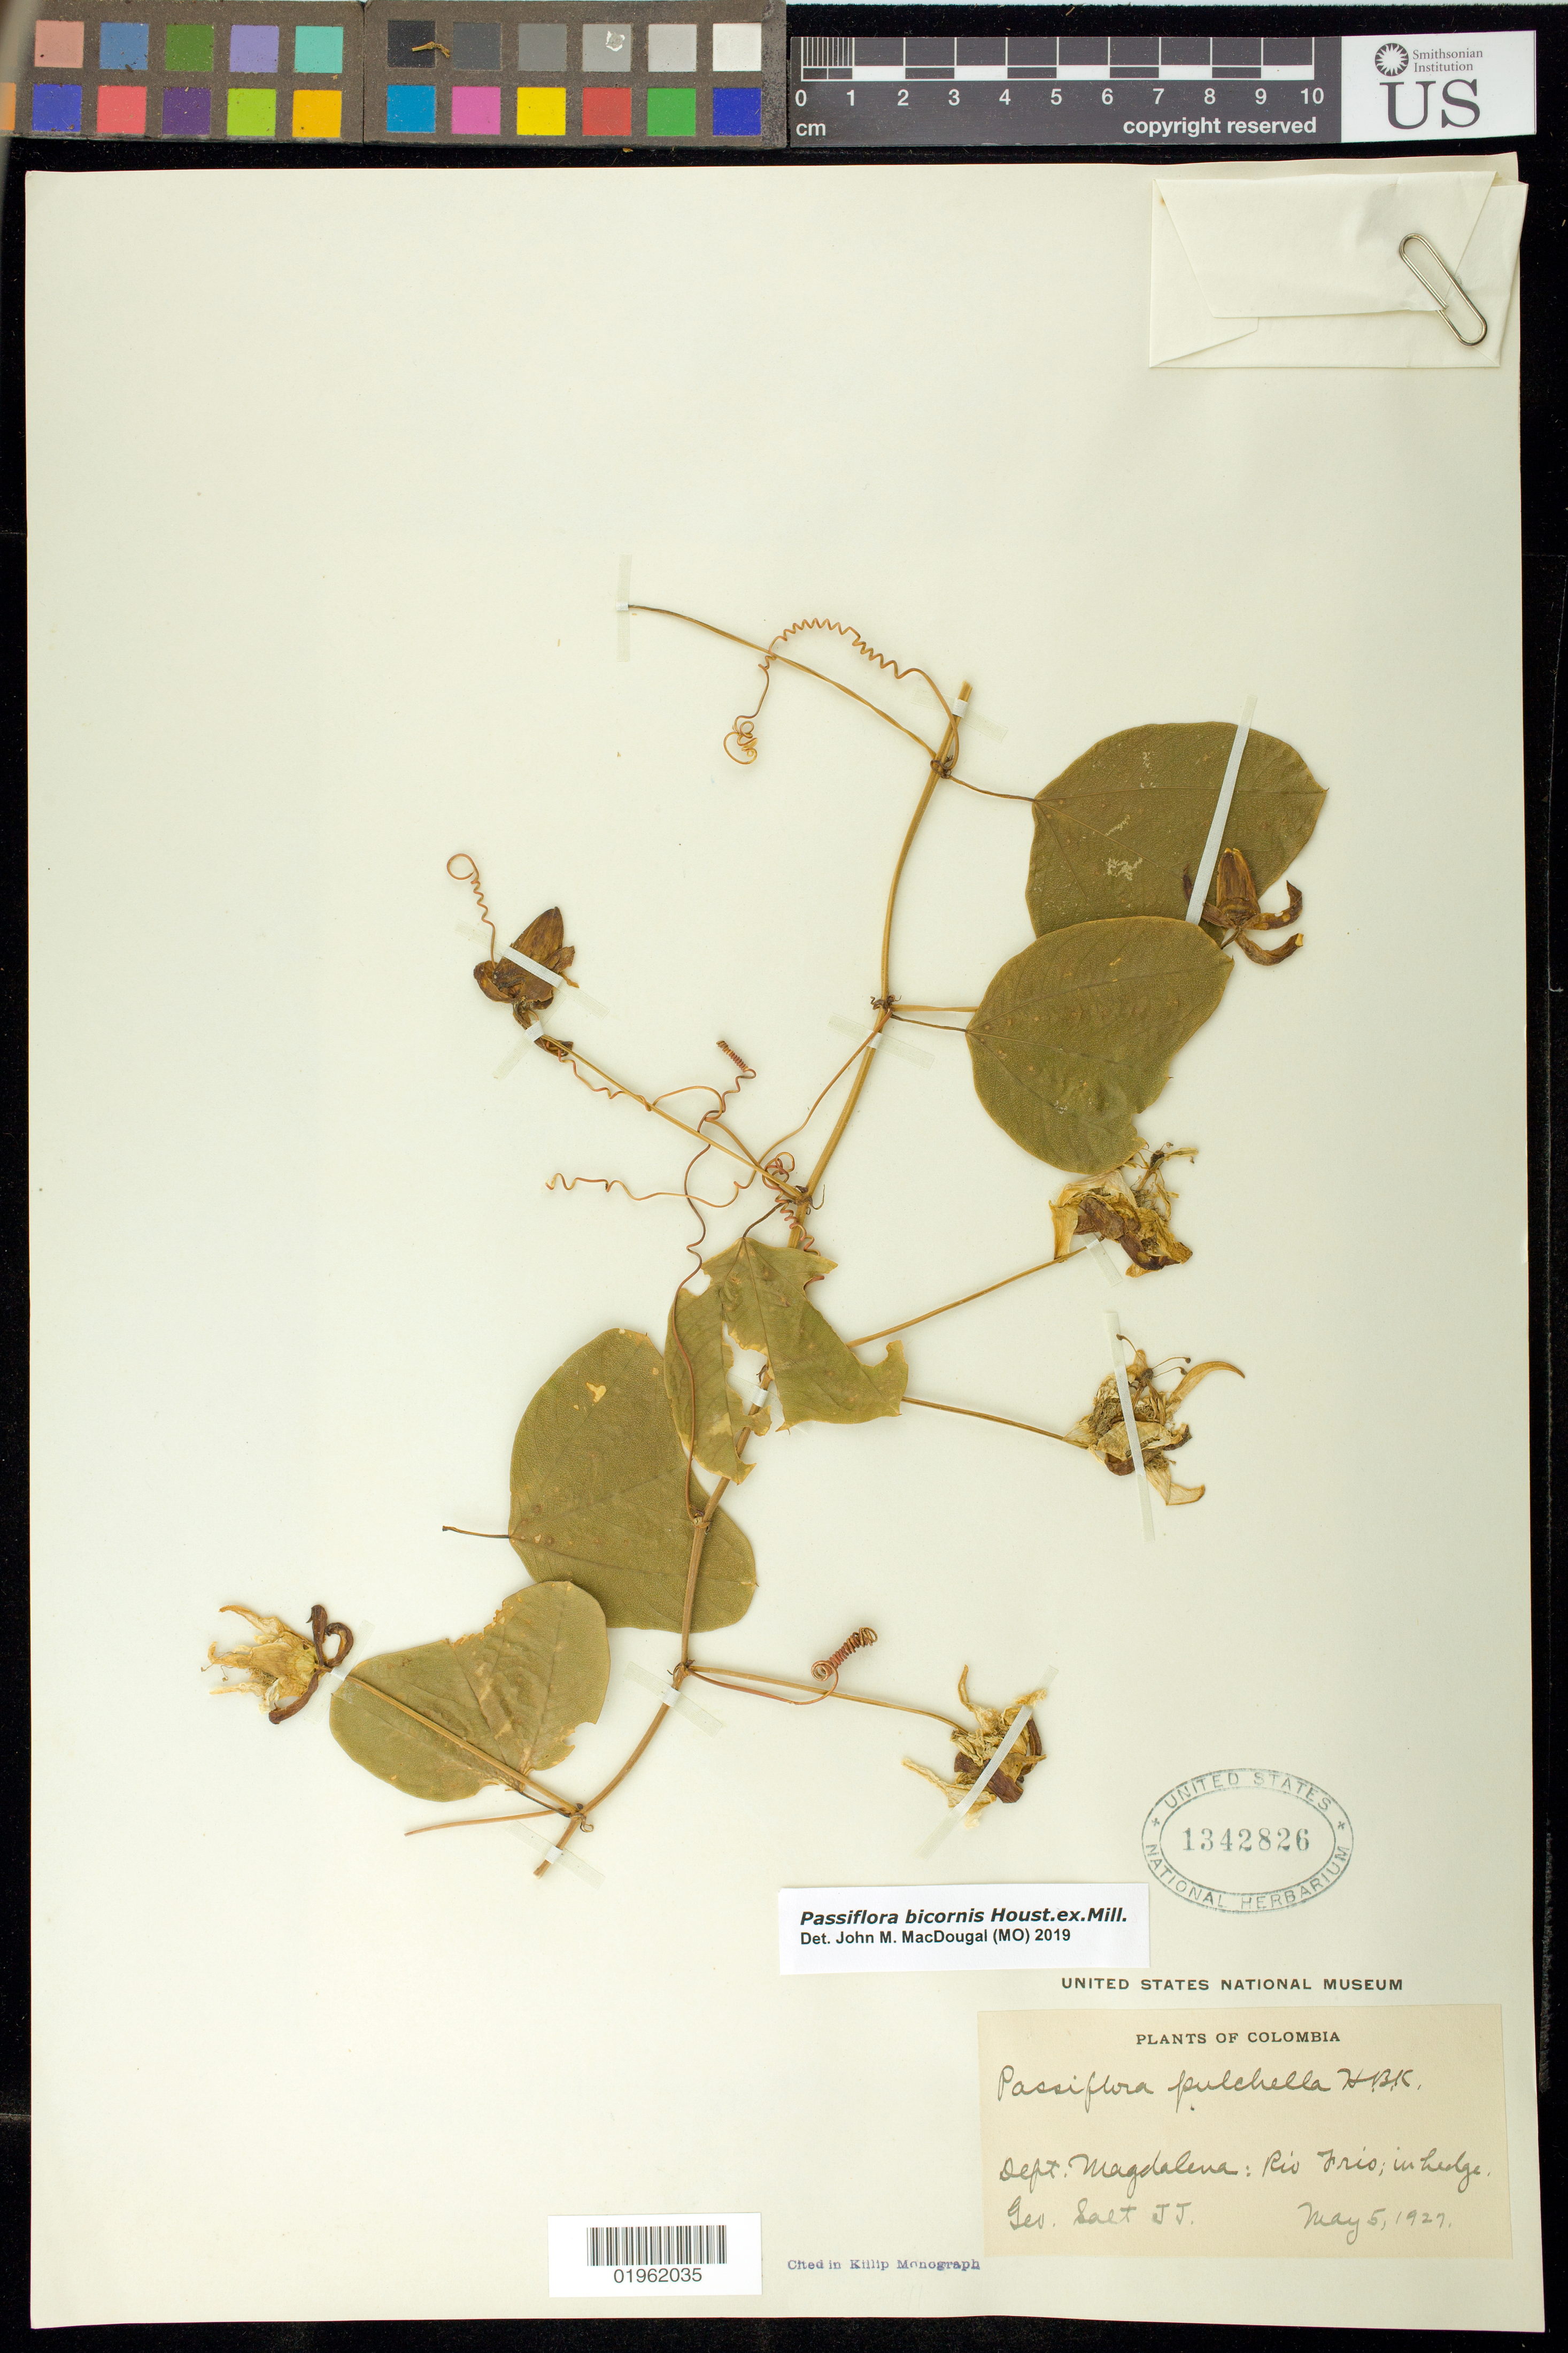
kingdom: Plantae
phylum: Tracheophyta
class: Magnoliopsida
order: Malpighiales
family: Passifloraceae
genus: Passiflora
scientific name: Passiflora bicornis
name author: Houst. ex Mill.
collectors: G. Salt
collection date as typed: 05 May 1927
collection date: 1927-05-05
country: Colombia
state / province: Magdalena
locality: Rio Frio.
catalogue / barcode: US 1342826